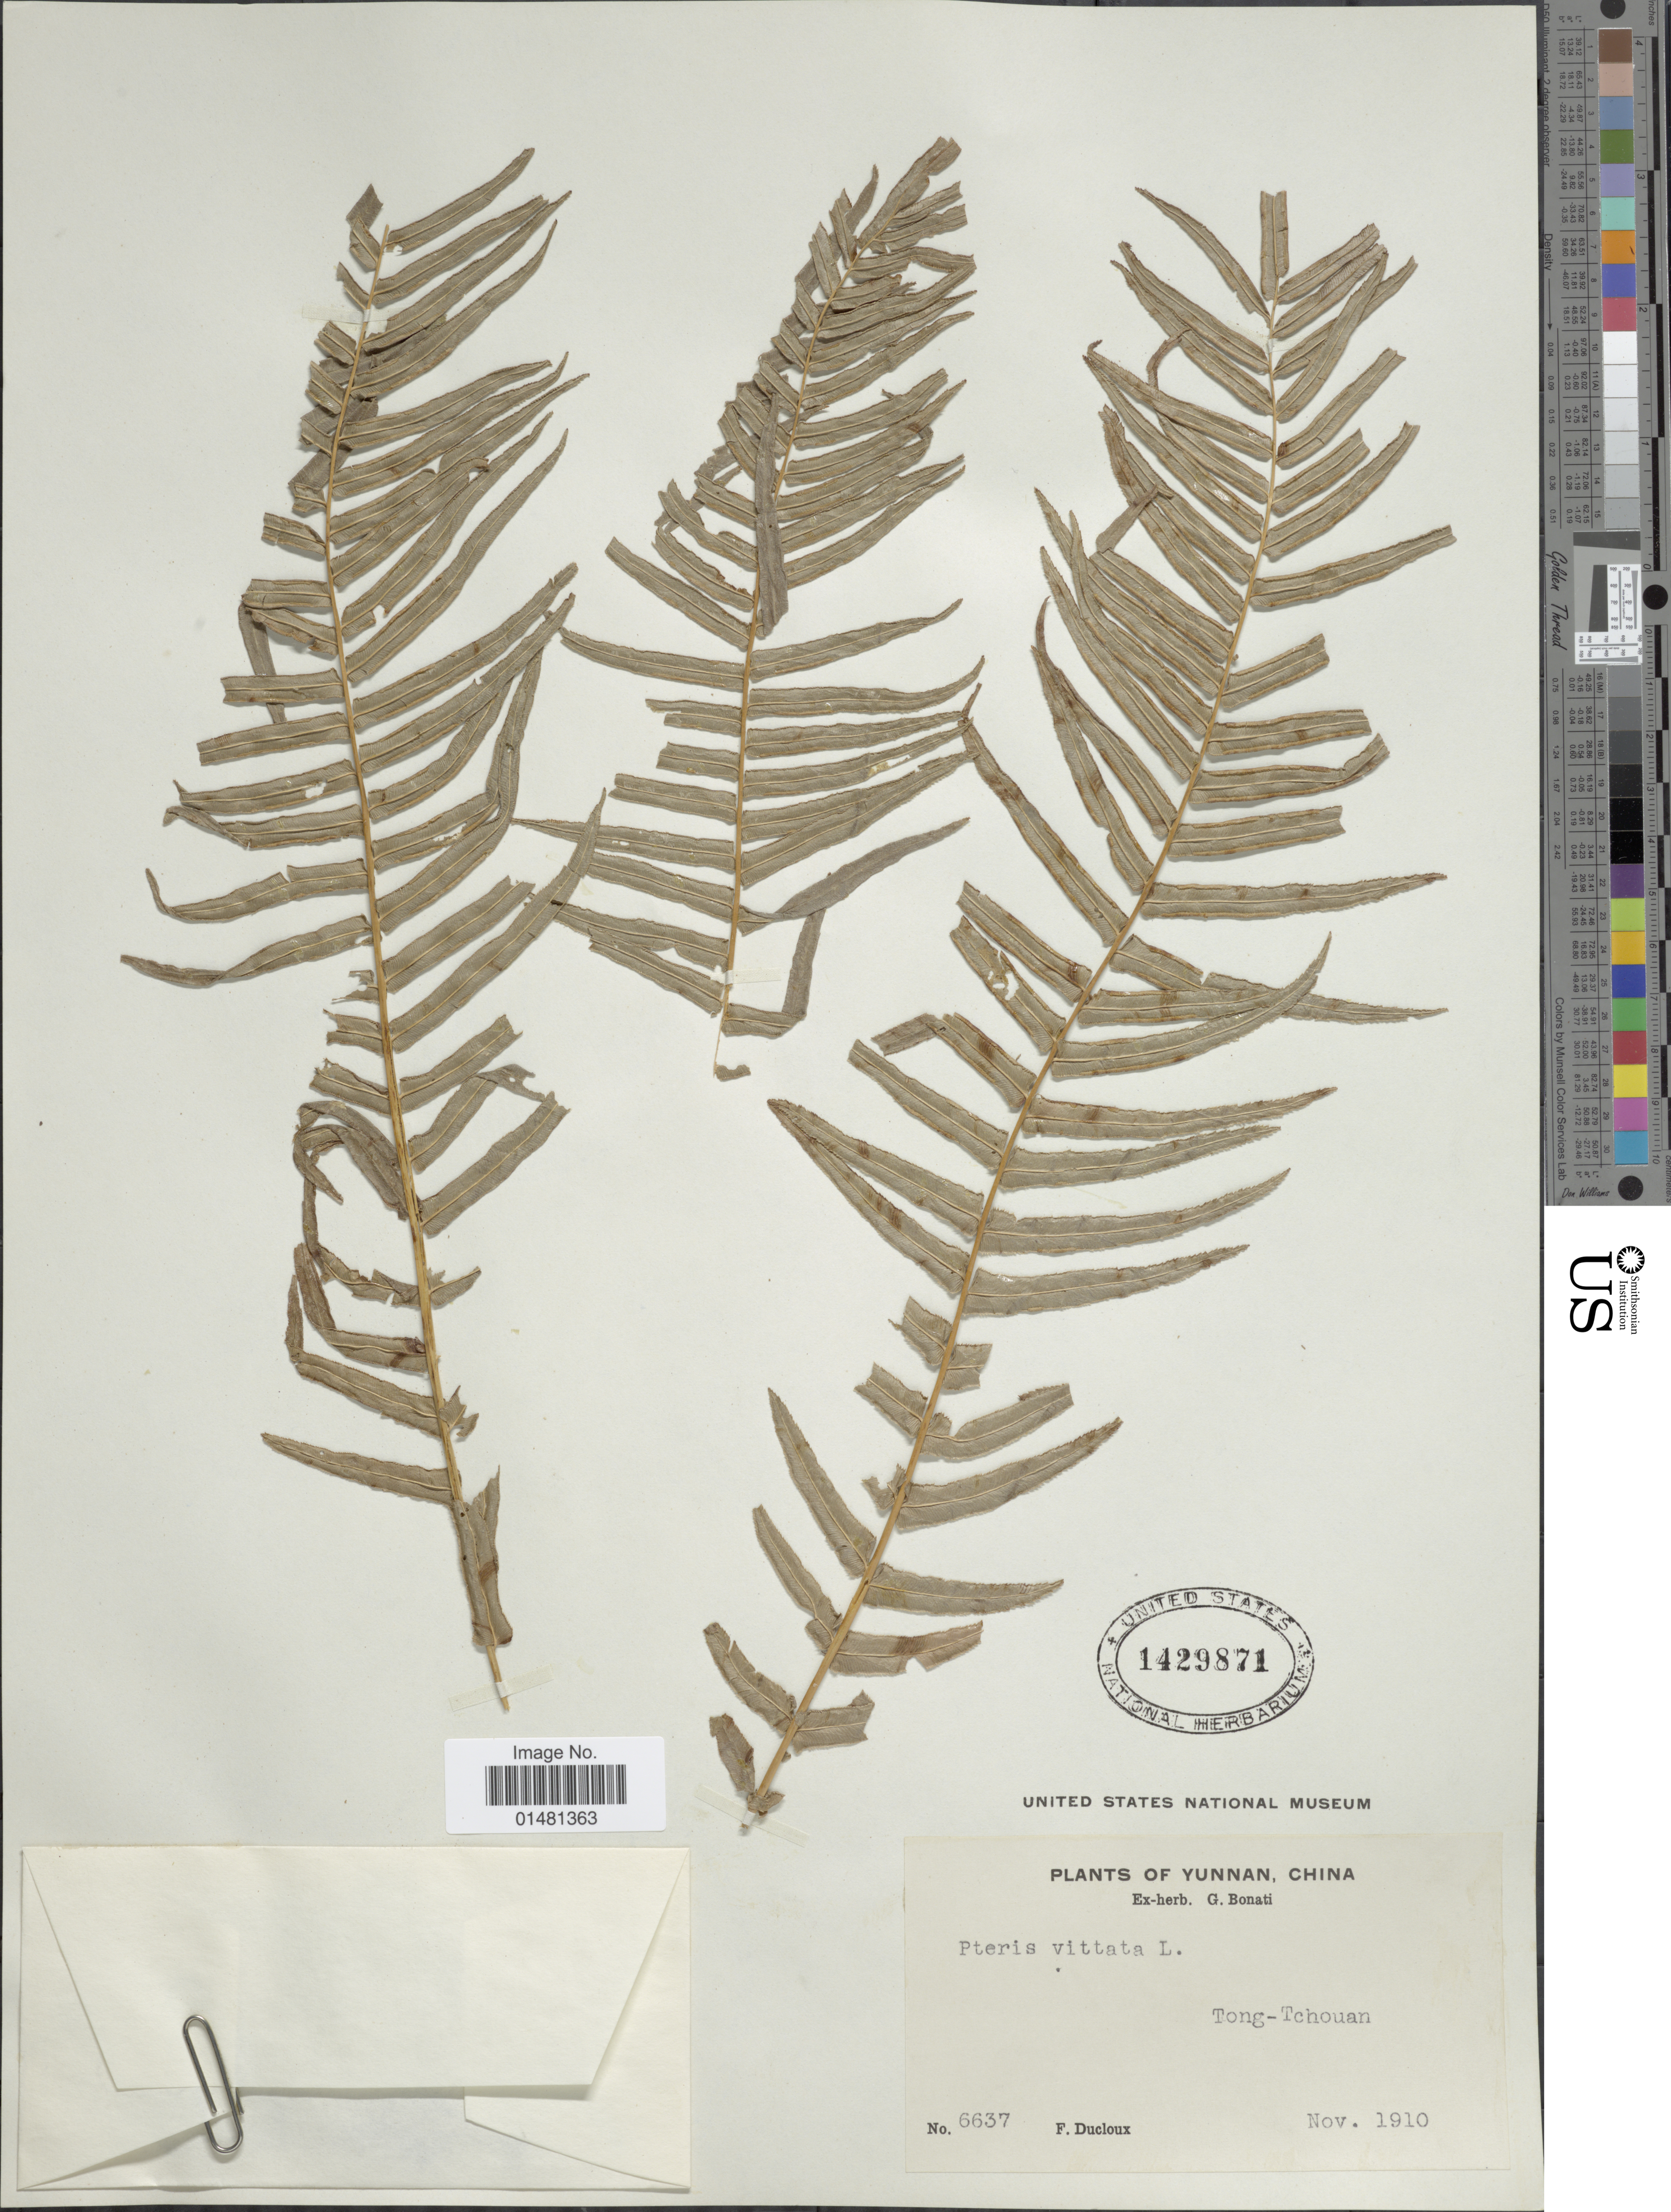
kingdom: Plantae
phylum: Tracheophyta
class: Polypodiopsida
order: Polypodiales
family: Pteridaceae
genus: Pteris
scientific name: Pteris vittata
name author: L.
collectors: F. Ducloux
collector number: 6637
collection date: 1910-11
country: China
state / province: Yunnan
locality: Tong-Tchouan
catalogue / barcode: US 1429871